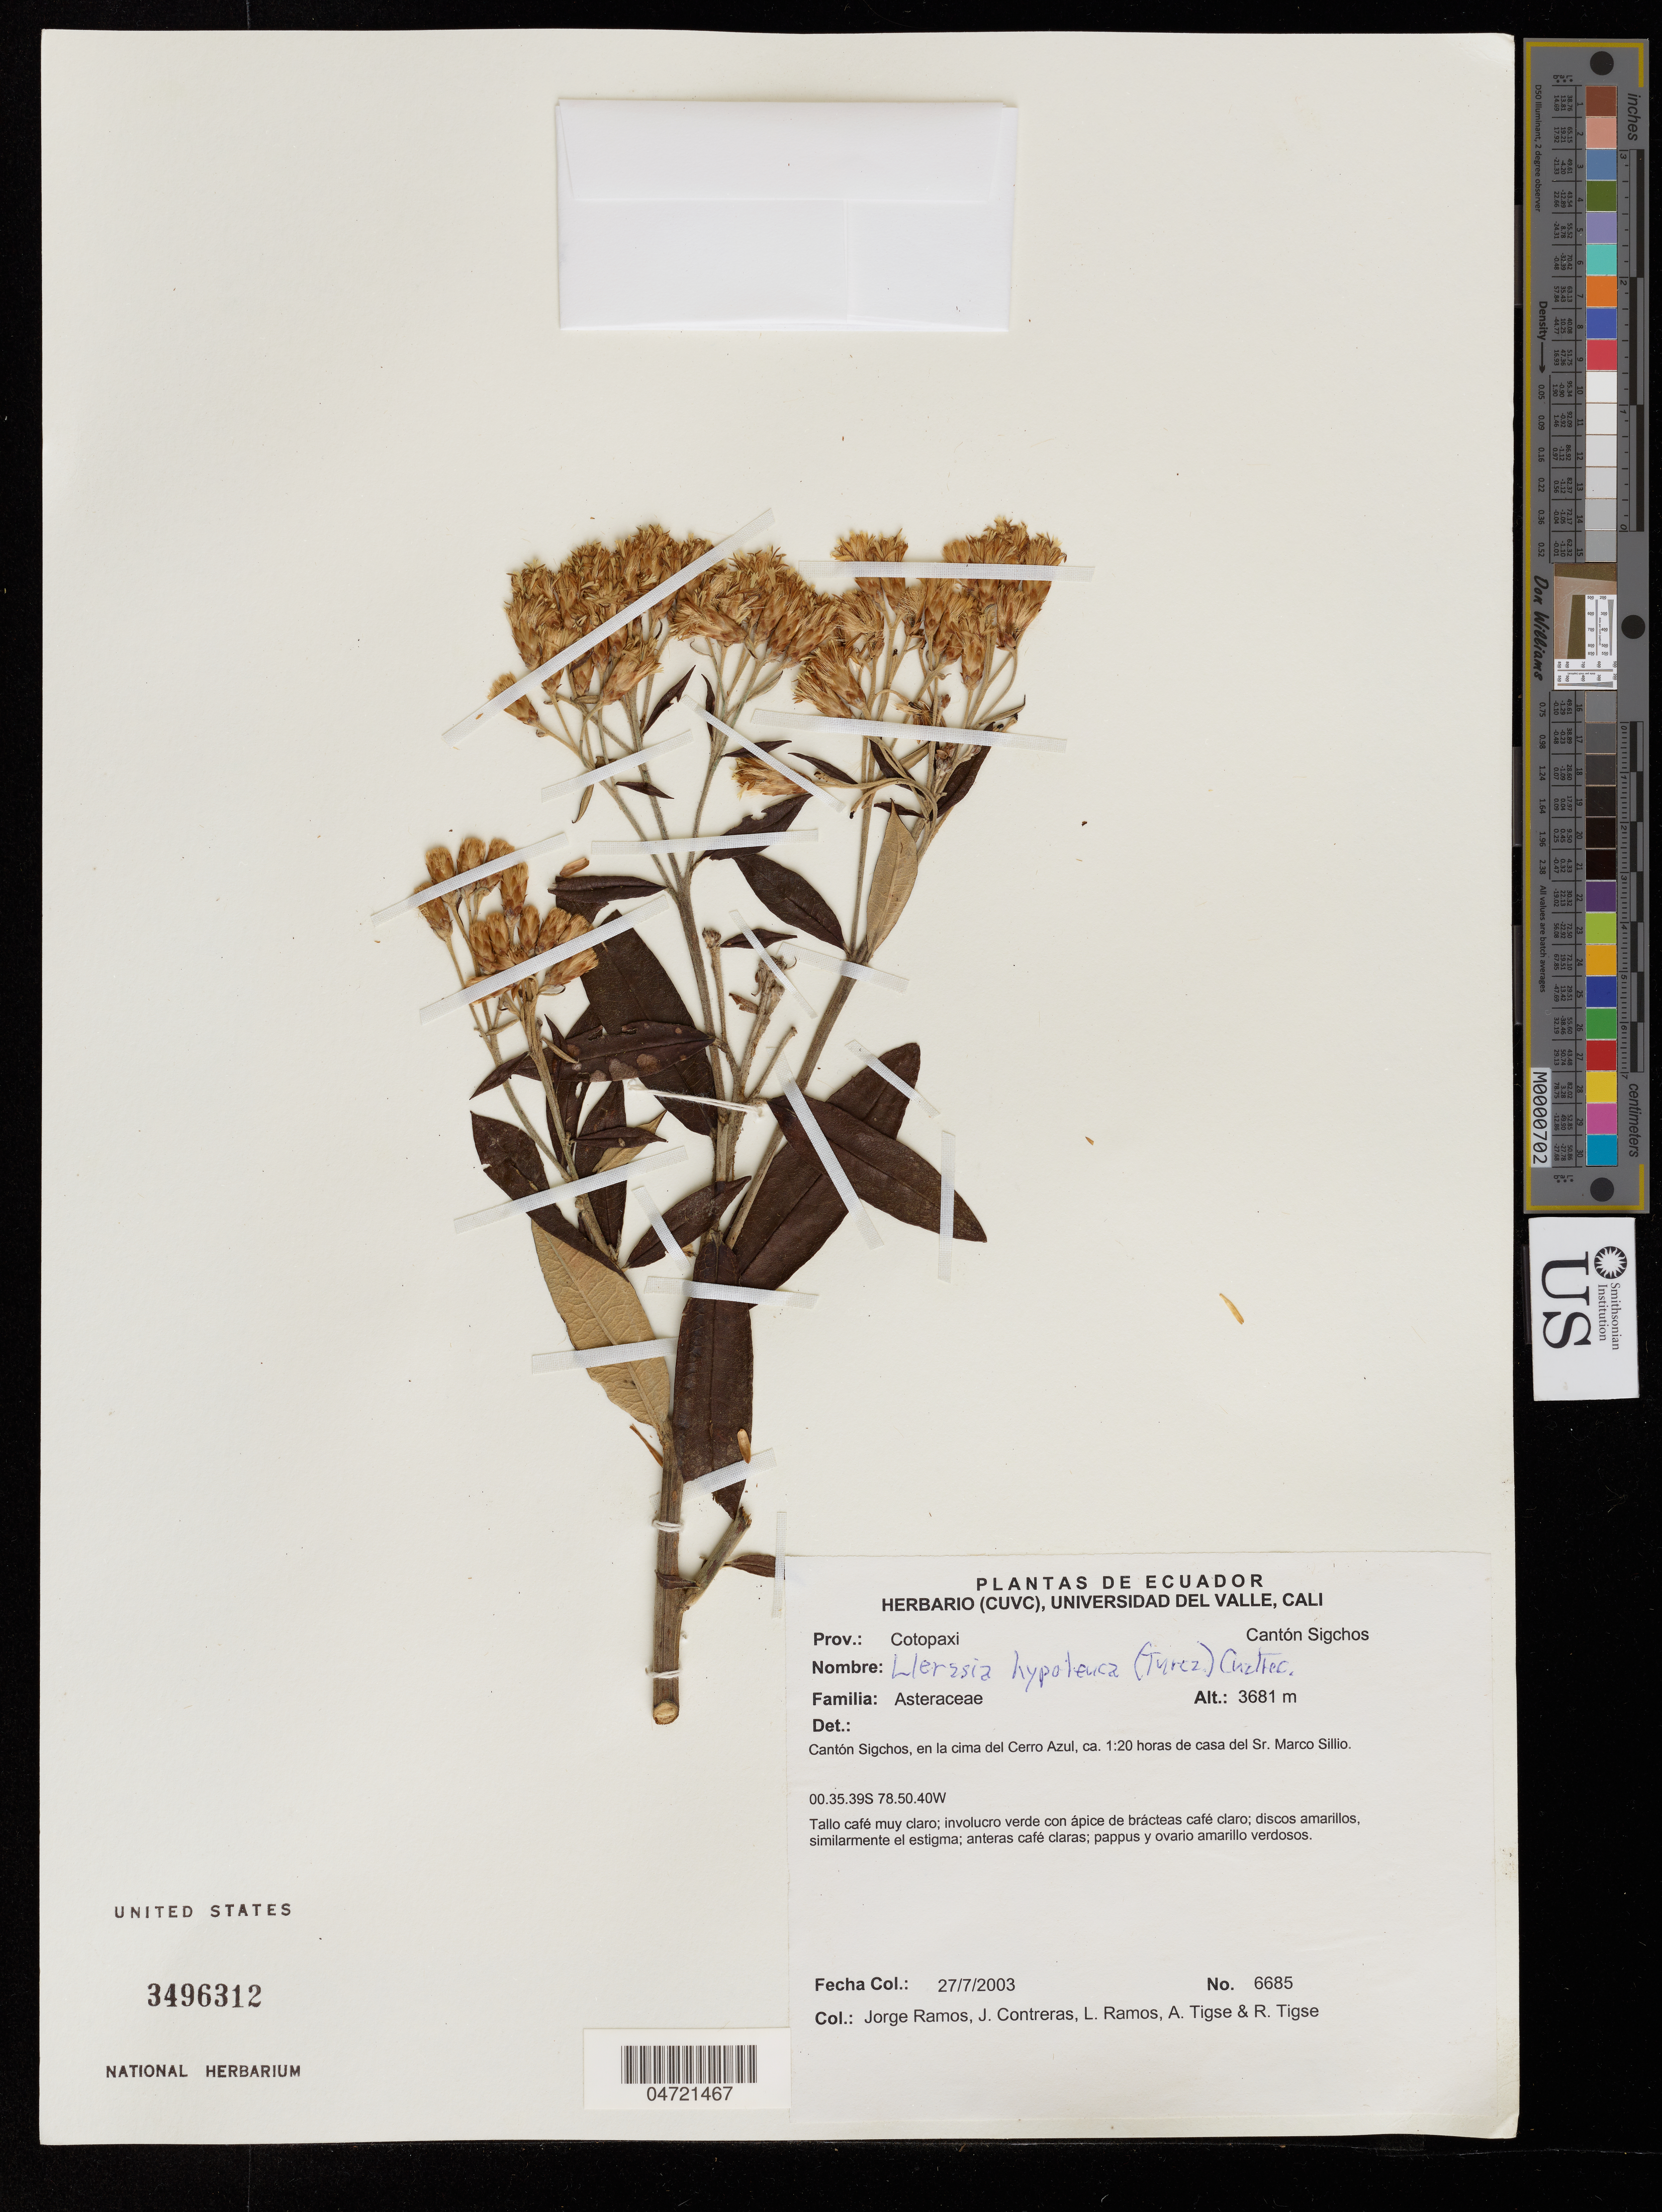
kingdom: Plantae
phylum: Tracheophyta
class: Magnoliopsida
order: Asterales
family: Asteraceae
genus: Llerasia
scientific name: Llerasia hypoleuca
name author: (Turcz.) Cuatrec.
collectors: J. E. Ramos, J. Contreras, L. Ramos, A. Tigse & R. Tigse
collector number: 6685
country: Ecuador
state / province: Cotopaxi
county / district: Sigchos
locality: Canton Sigchos, en La Cima del Cerro Azul, Casa del Sr. Marco Sillio.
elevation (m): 3681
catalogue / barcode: US 3496312